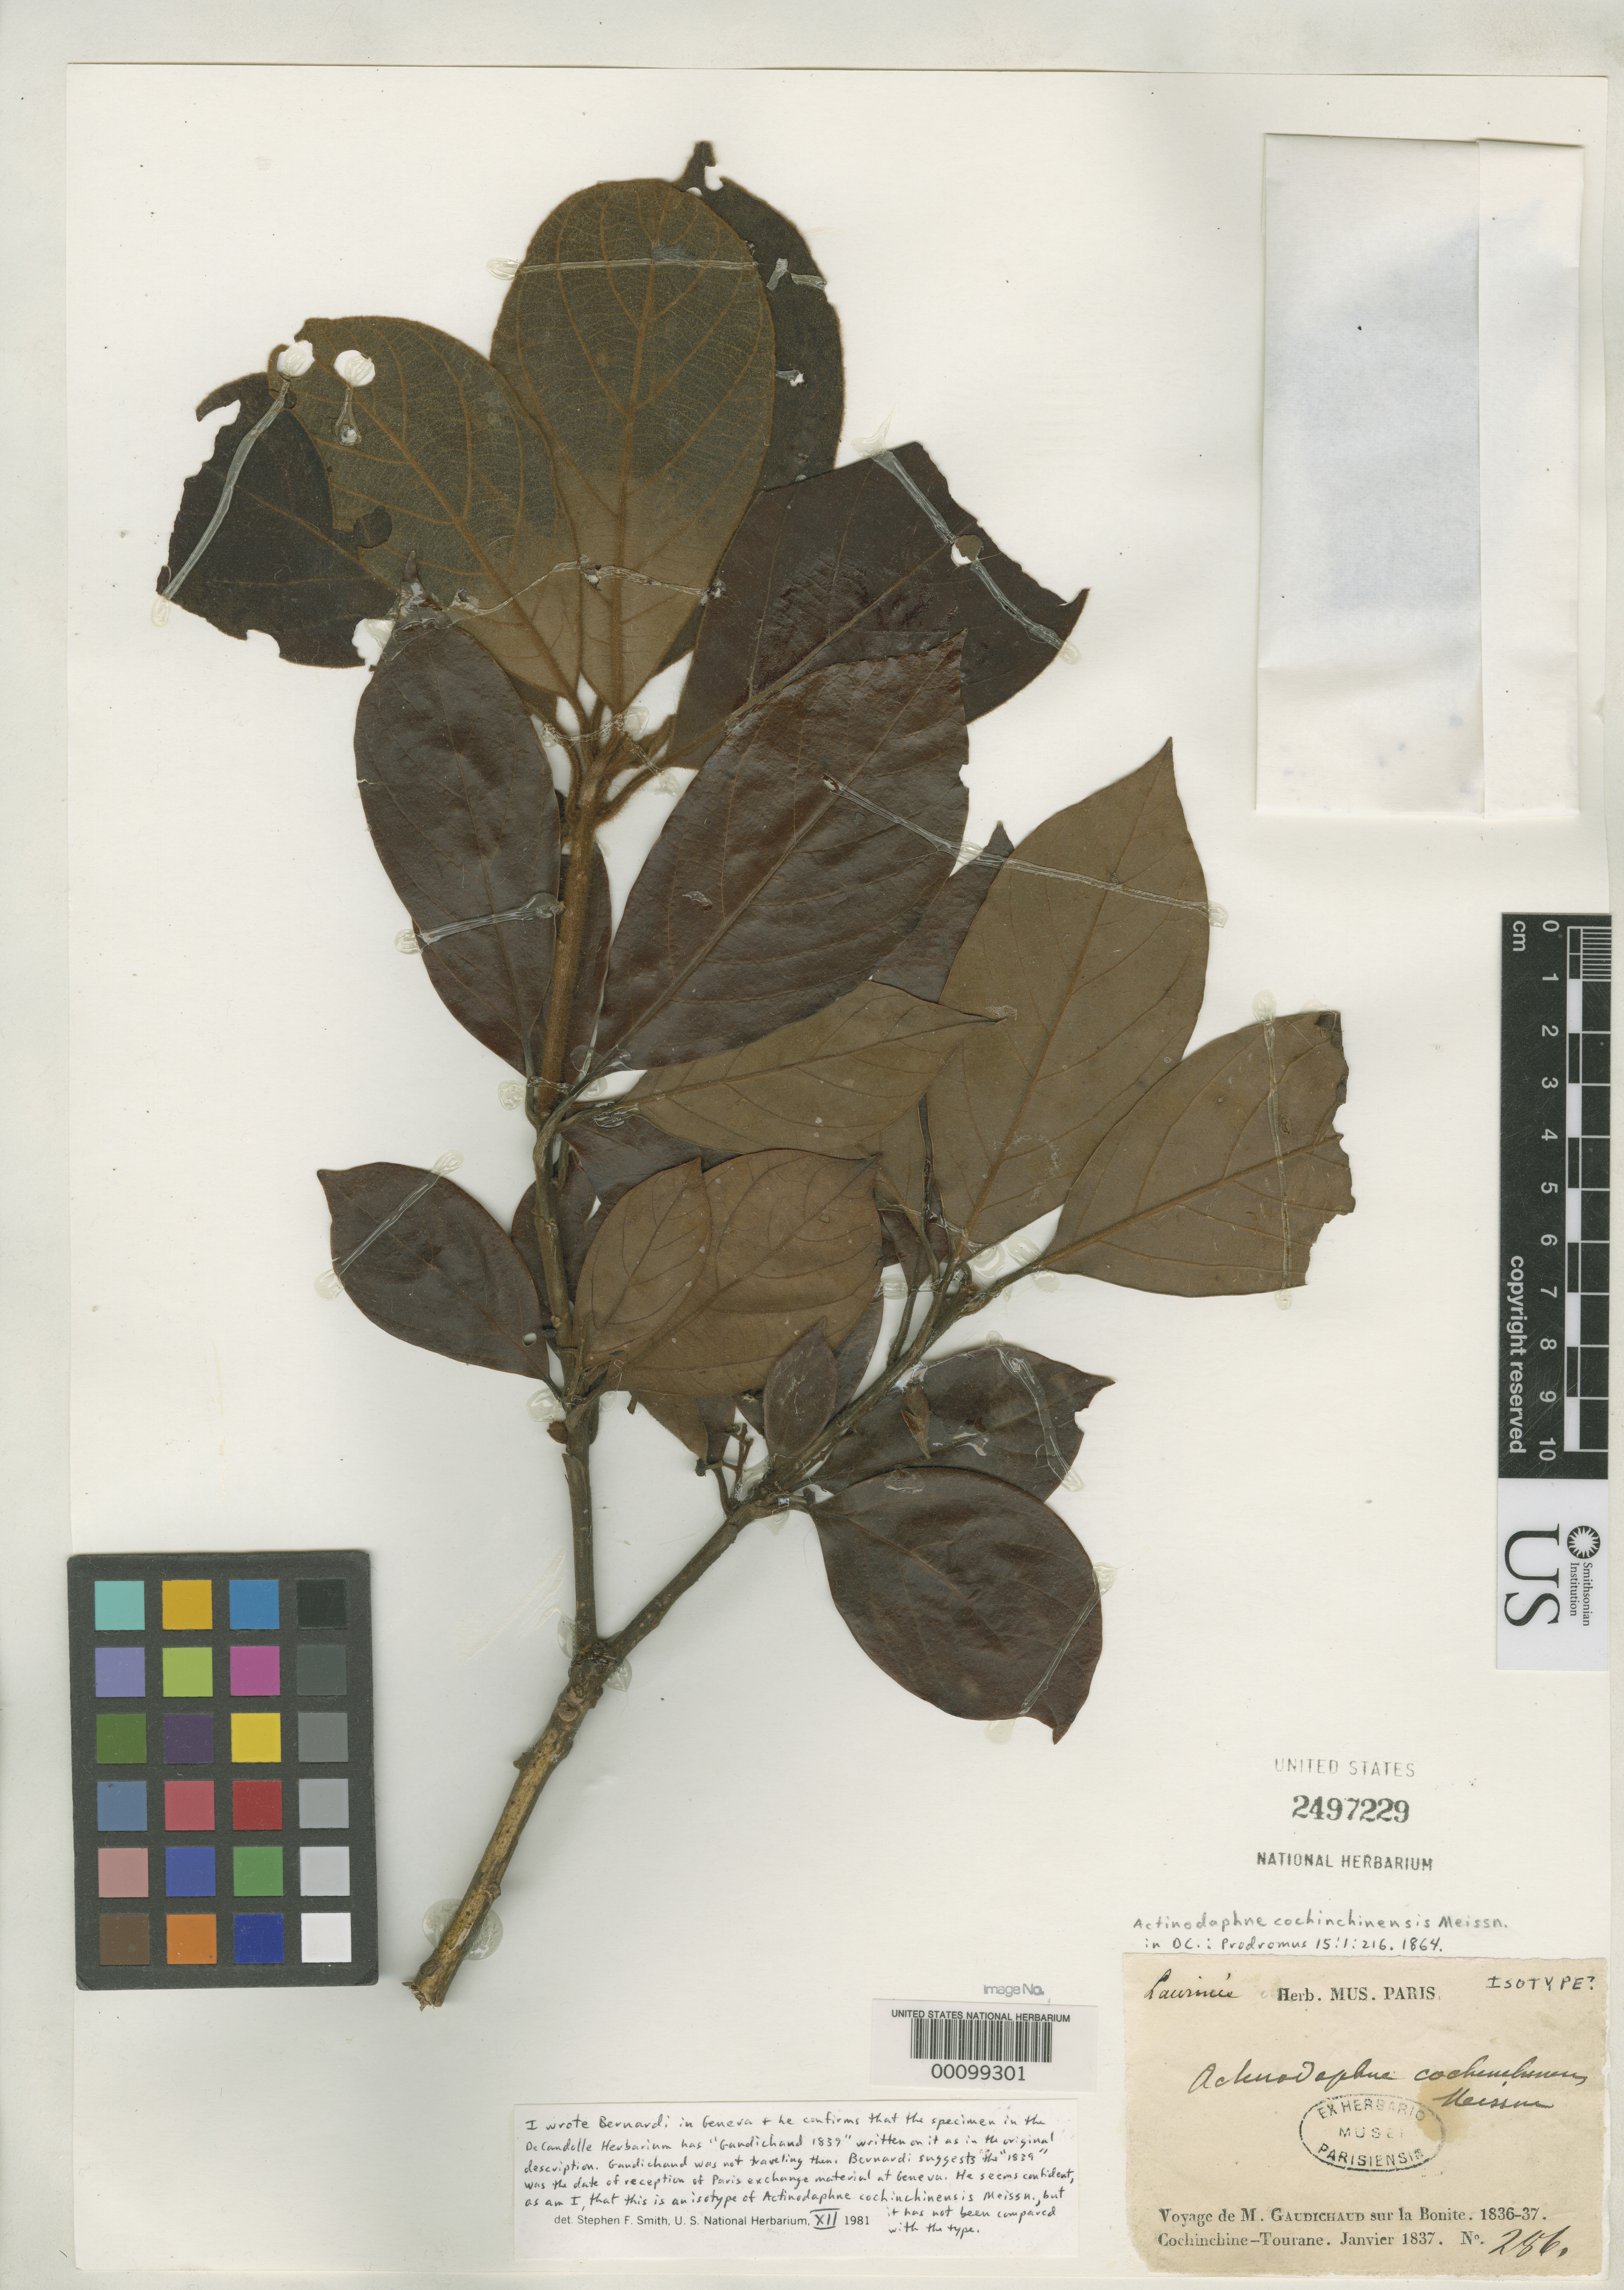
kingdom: Plantae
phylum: Tracheophyta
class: Magnoliopsida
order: Laurales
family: Lauraceae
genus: Actinodaphne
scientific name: Actinodaphne cochinchinensis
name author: Meisn. in DC.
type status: Isotype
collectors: -. Tourane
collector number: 286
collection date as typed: Jan 1837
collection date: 1837-01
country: Vietnam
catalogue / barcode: US 2497229